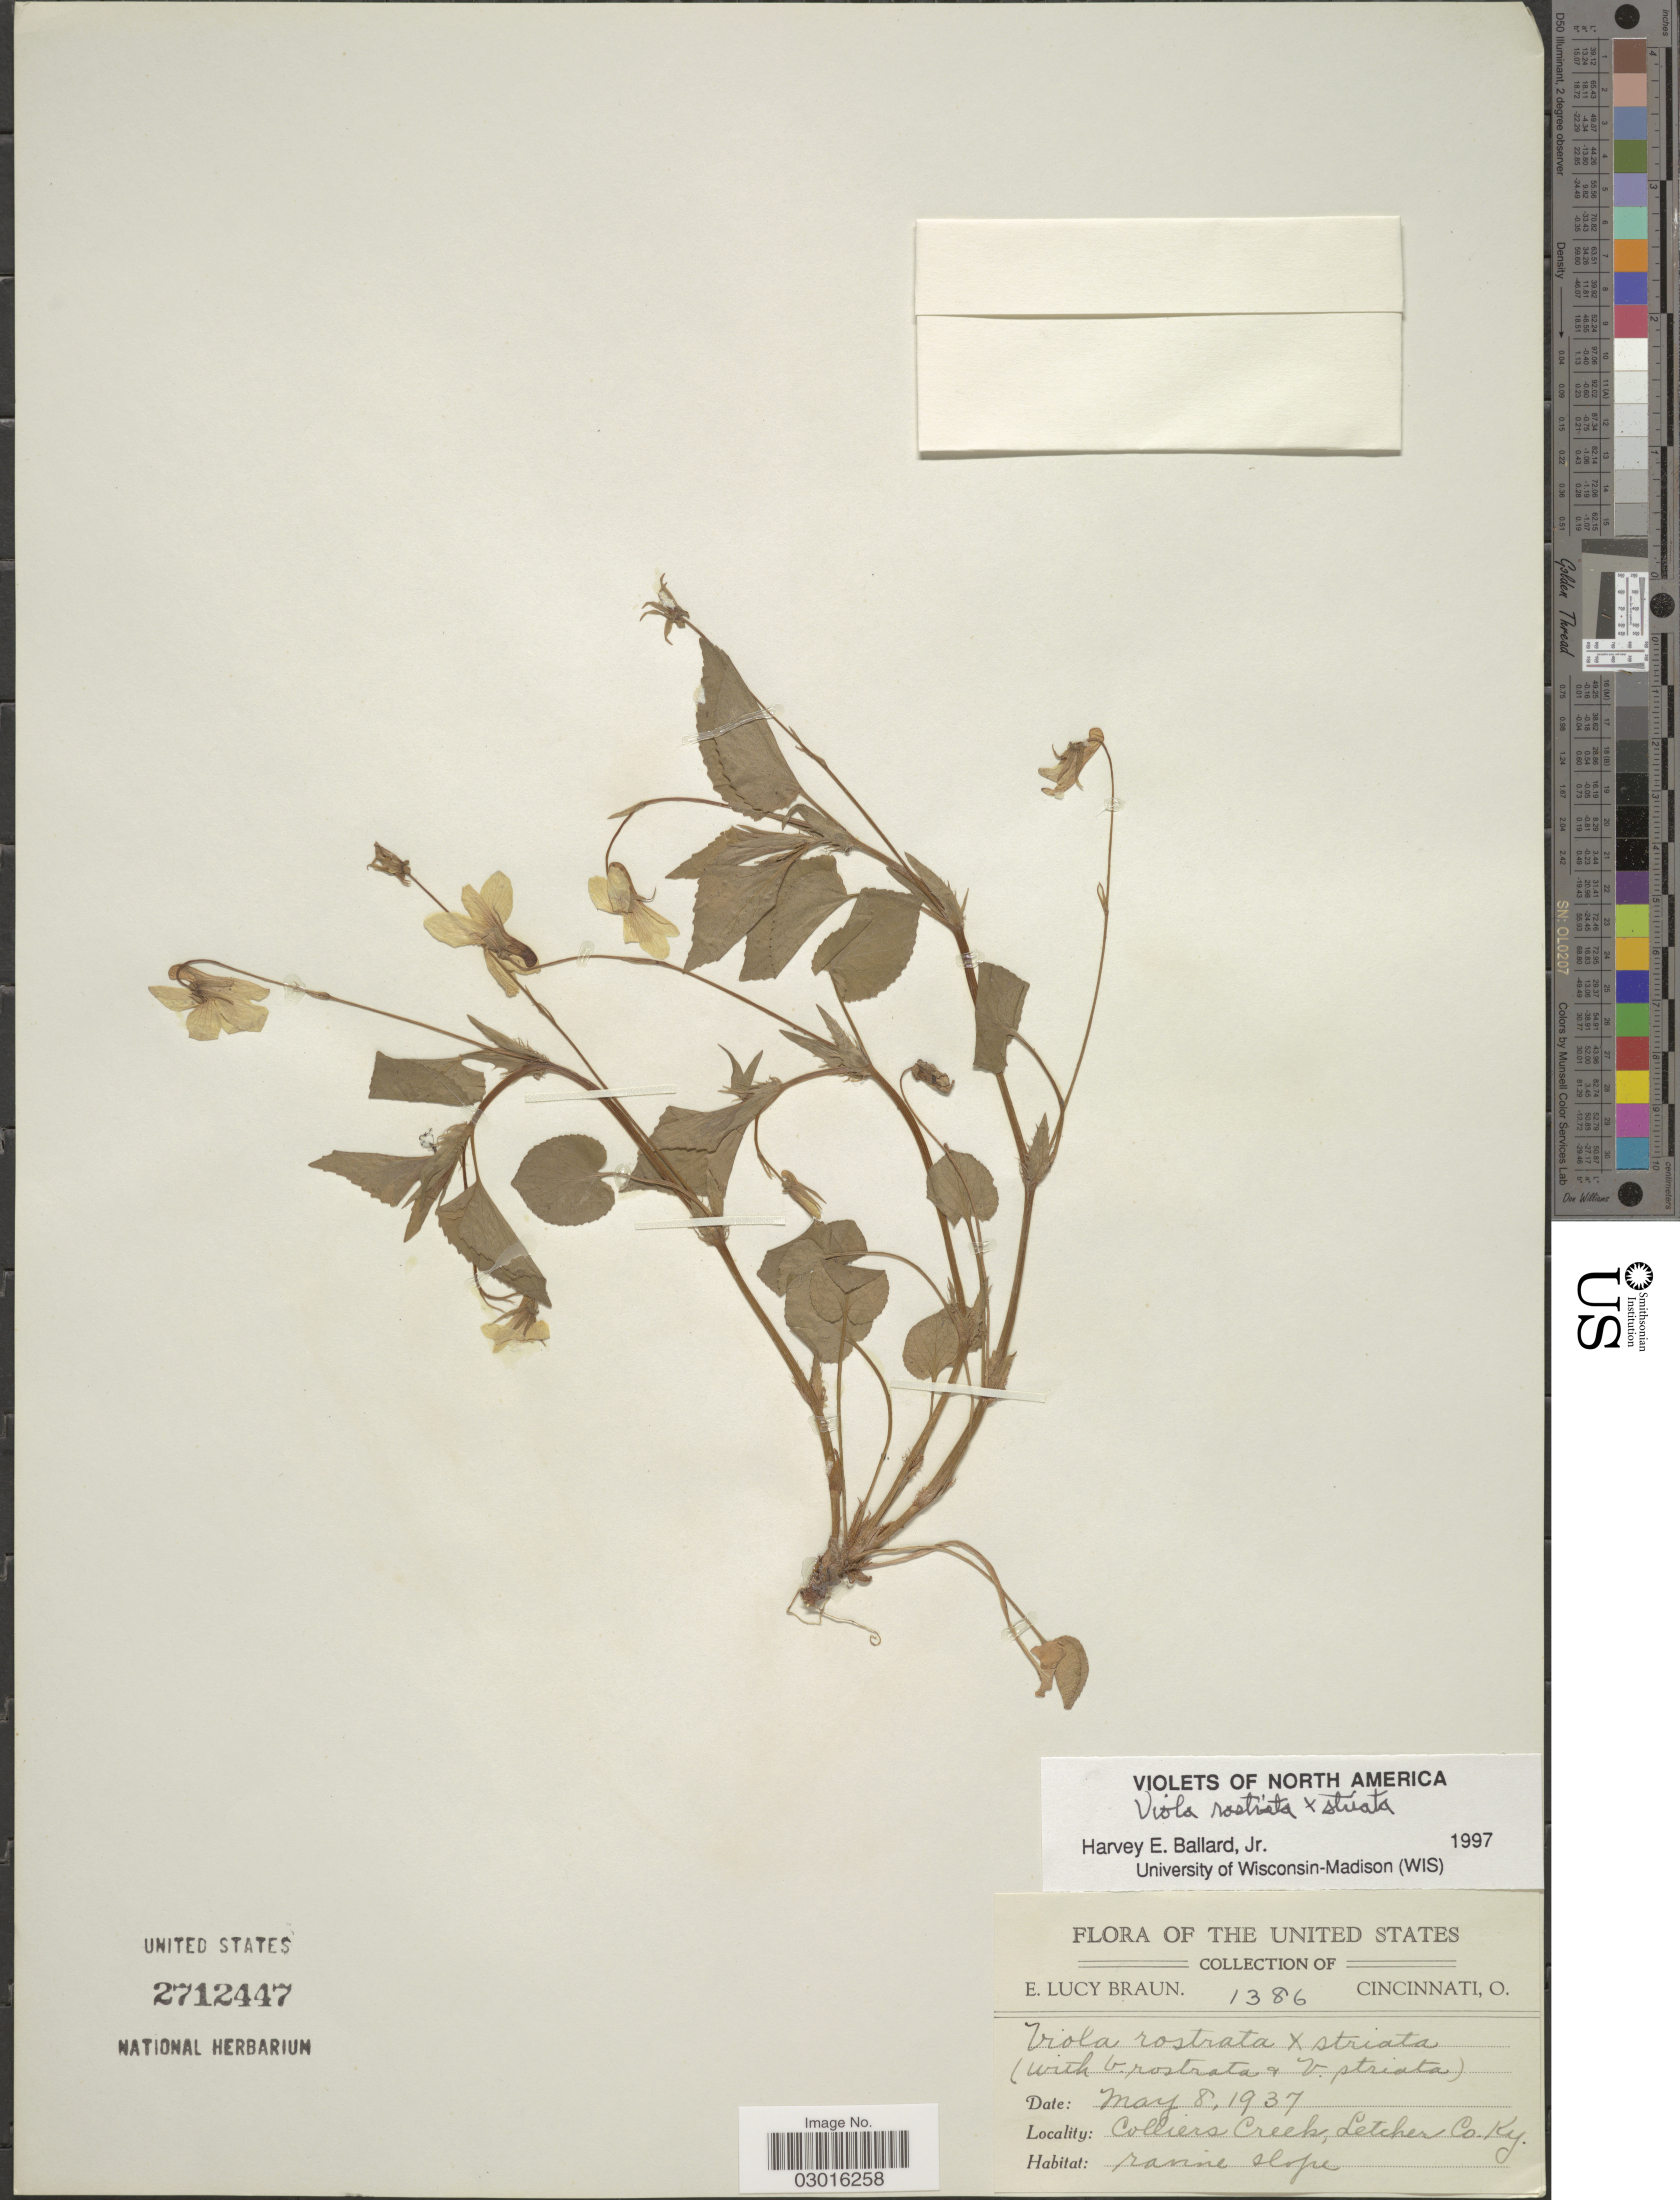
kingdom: Plantae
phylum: Tracheophyta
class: Magnoliopsida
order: Malpighiales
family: Violaceae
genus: Viola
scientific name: Viola rostrata x V. striata Aiton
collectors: E. L. Braun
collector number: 1386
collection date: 1937-05-08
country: United States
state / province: Kentucky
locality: Colliers Creek, Letcher Co.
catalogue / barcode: US 2712447